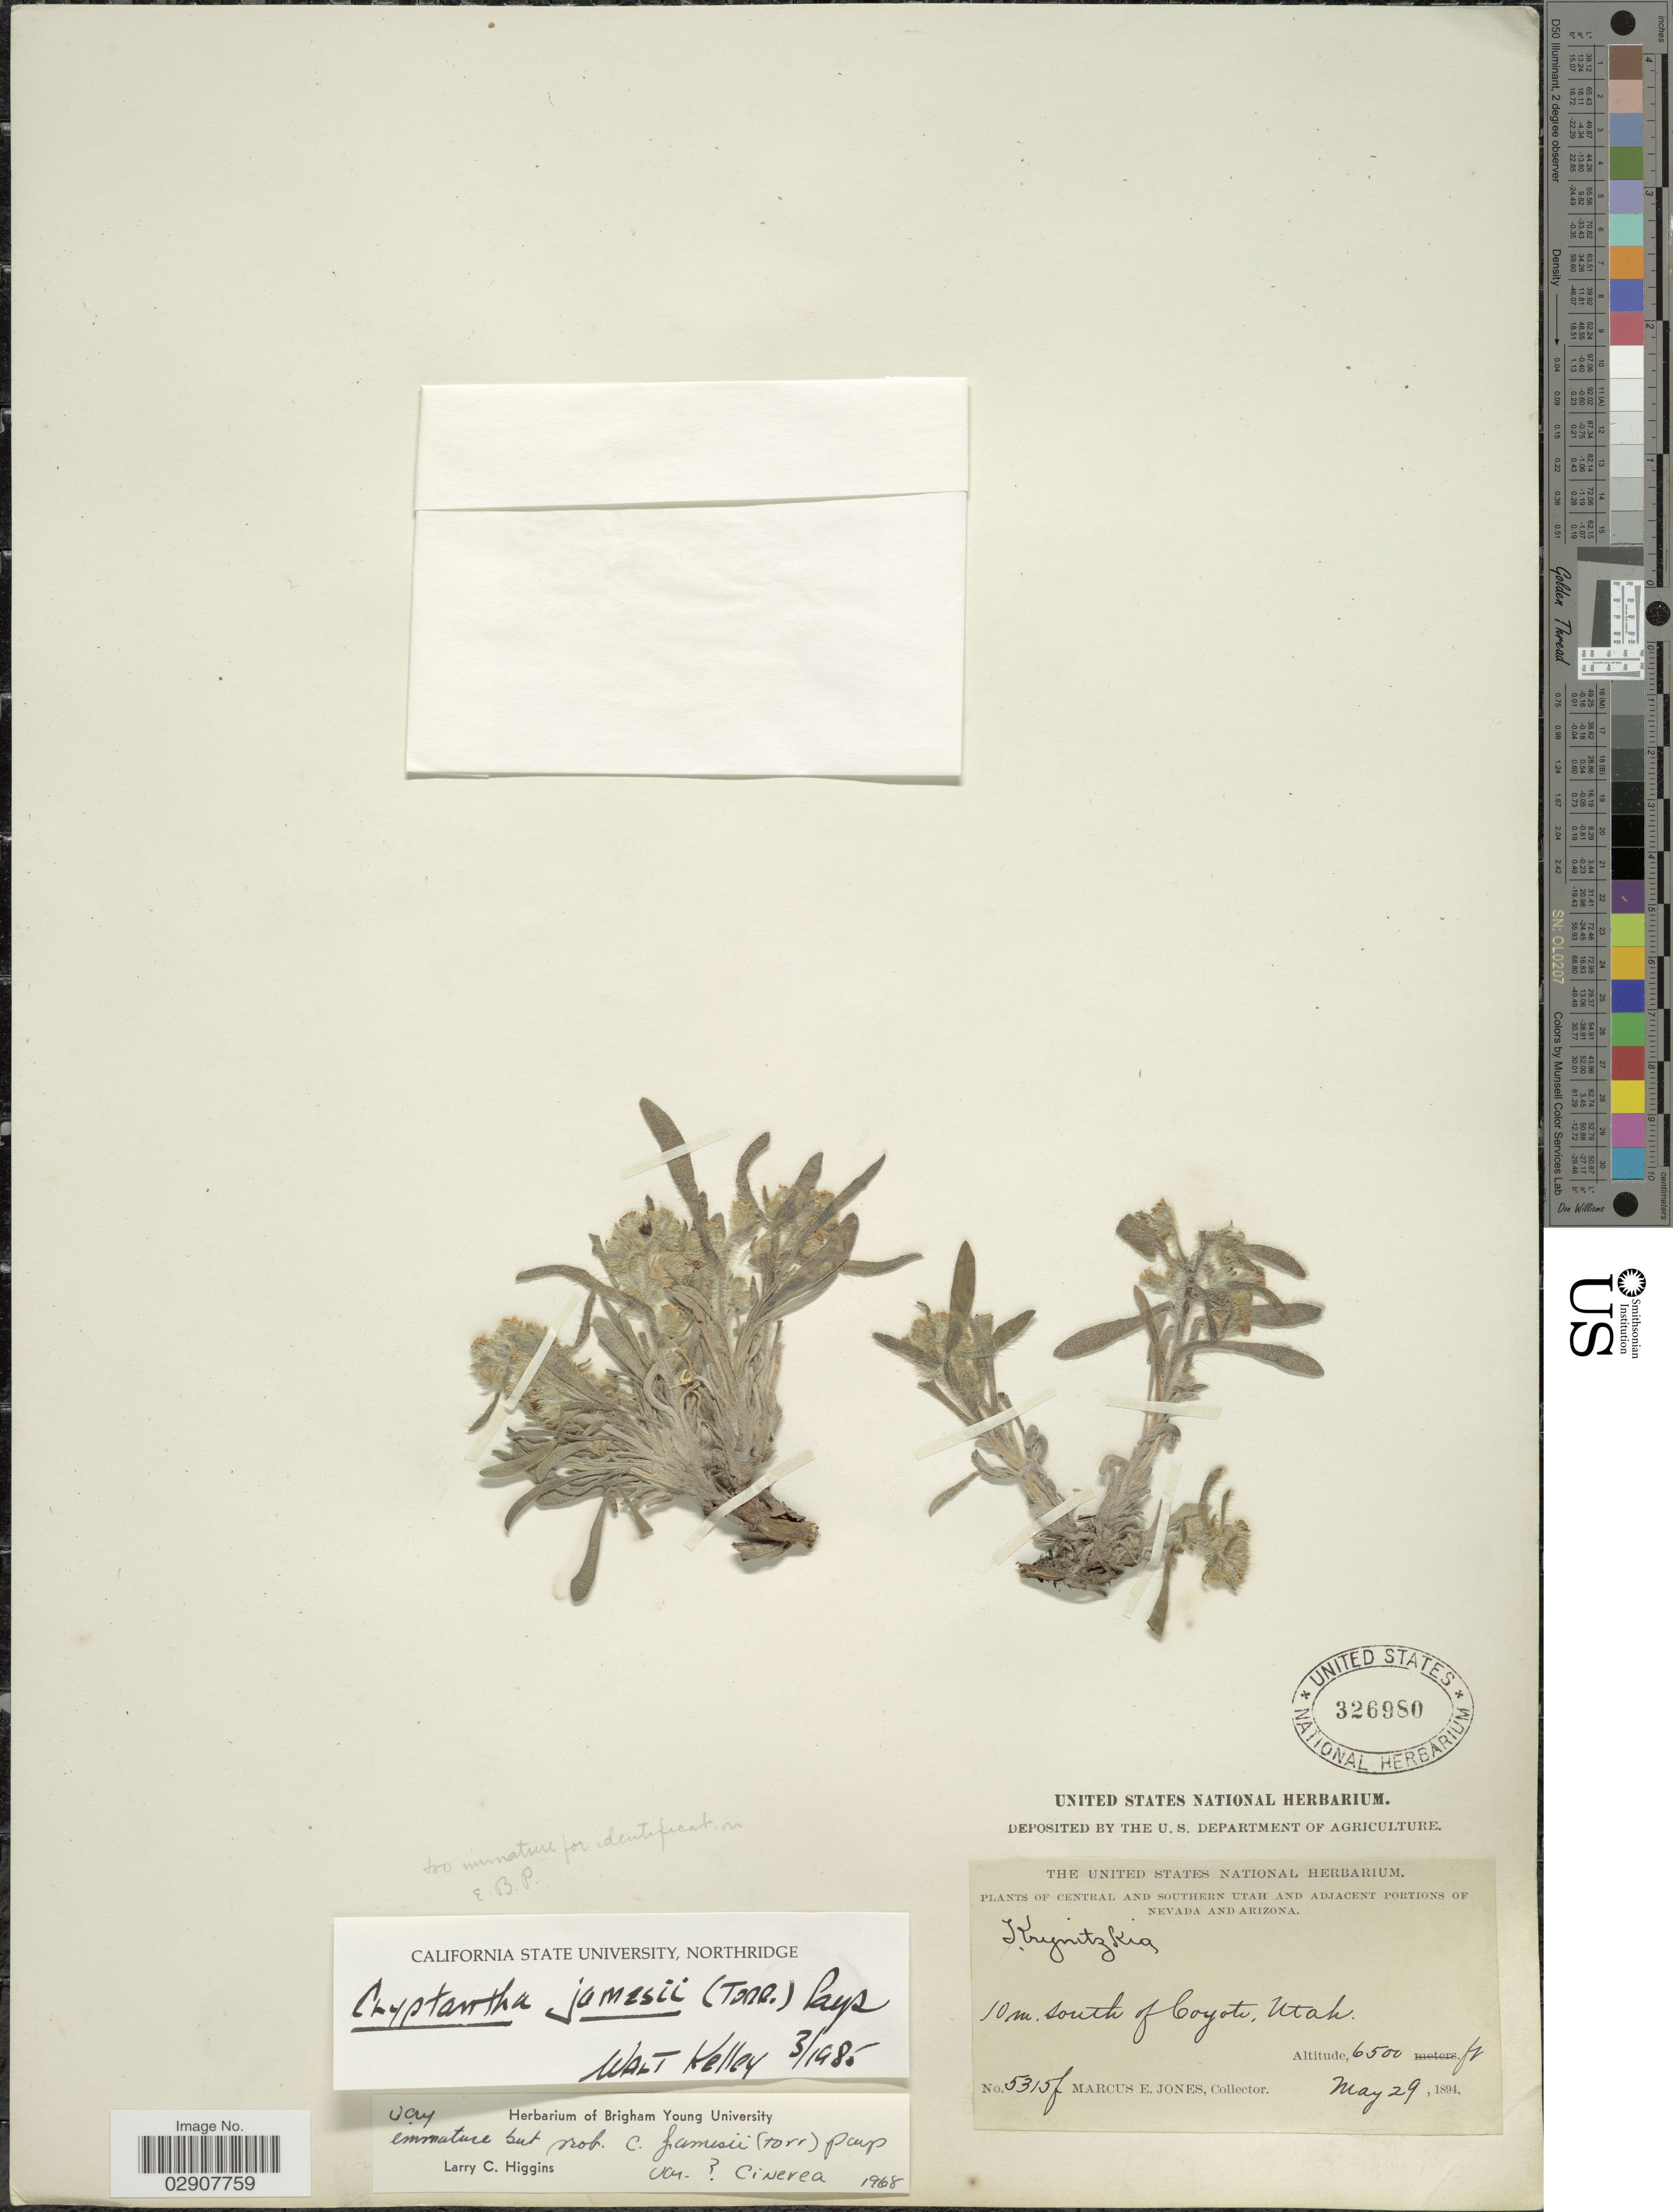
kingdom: Plantae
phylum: Tracheophyta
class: Magnoliopsida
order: Boraginales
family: Boraginaceae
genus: Cryptantha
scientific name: Cryptantha jamesii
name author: (Torr.) Payson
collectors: M. E. Jones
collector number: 5315f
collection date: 1894-05-29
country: United States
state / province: Utah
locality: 10 mi. south of Coyote, Utah. Central and Southern Utah.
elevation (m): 1981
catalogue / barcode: US 326980